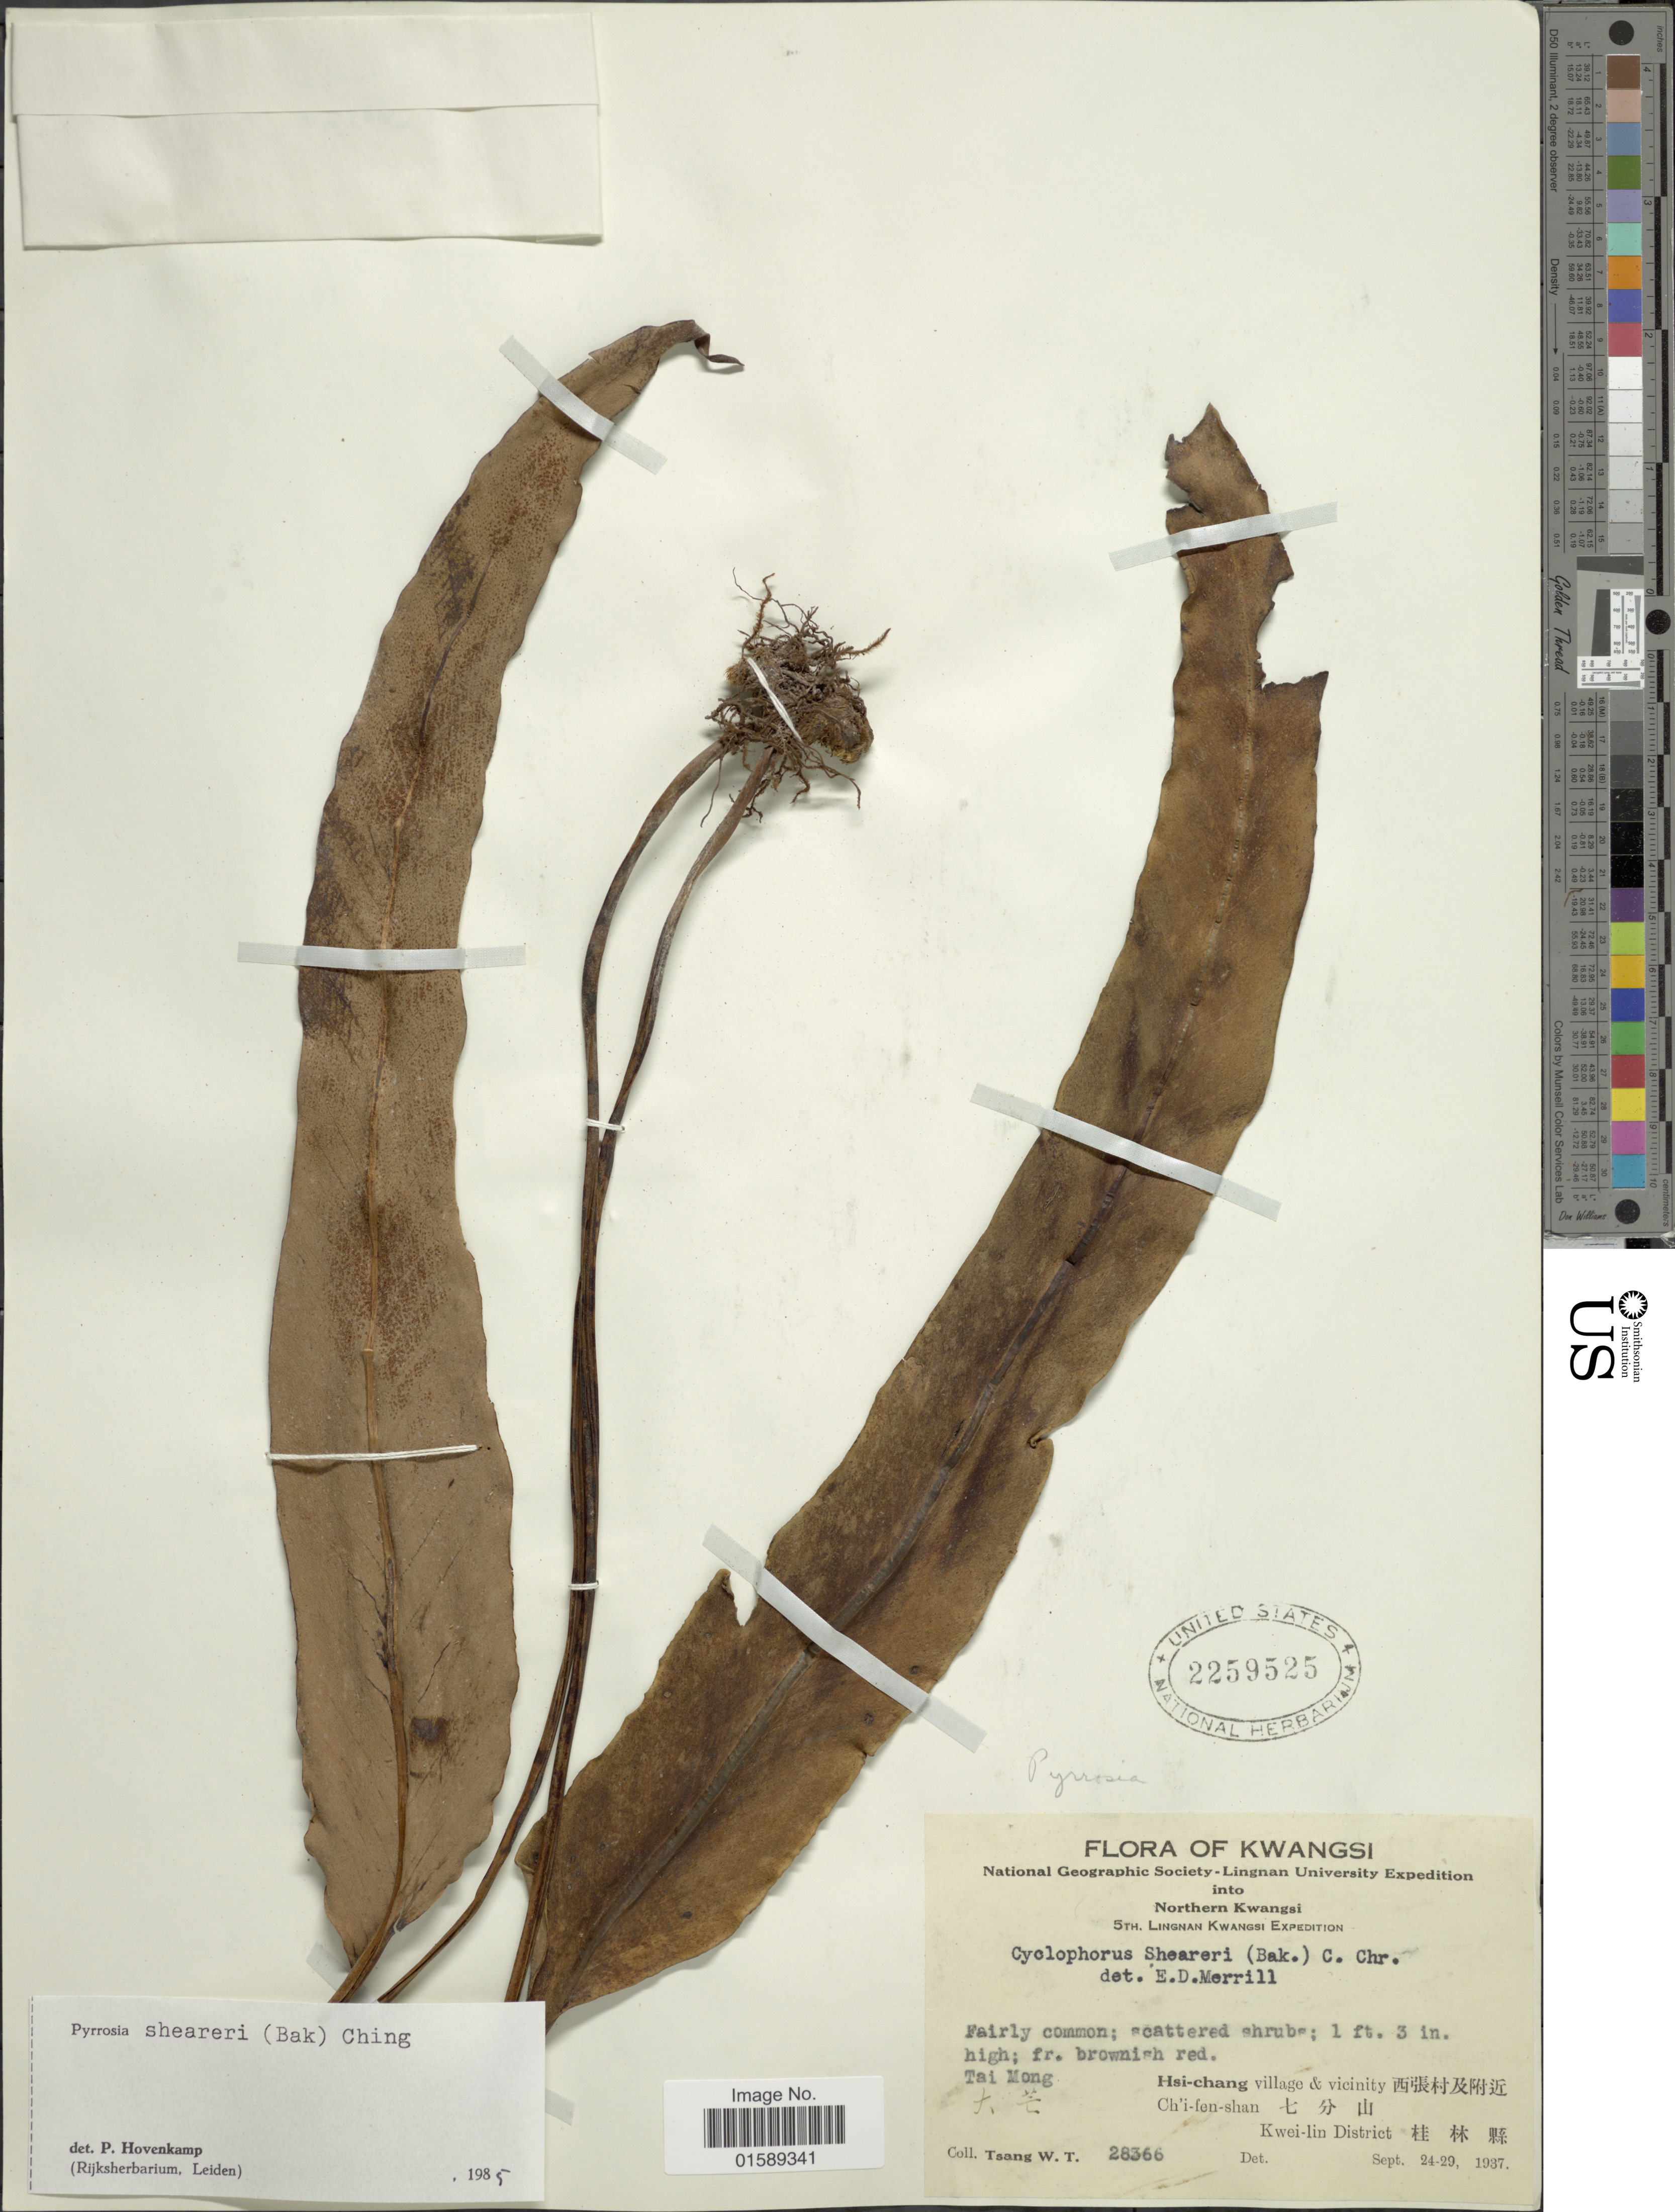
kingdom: Plantae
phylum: Tracheophyta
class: Polypodiopsida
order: Polypodiales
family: Polypodiaceae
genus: Pyrrosia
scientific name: Pyrrosia sheareri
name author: (Baker) Ching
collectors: W. T. Tsang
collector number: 28366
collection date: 1937-09-24/1937-09-29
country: China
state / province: Guangxi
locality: Kwangsi, Tai Mong, Hsi-chang village & vicinity , Ch'i-fen-shan , Kwei-lin District .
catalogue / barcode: US 2259525